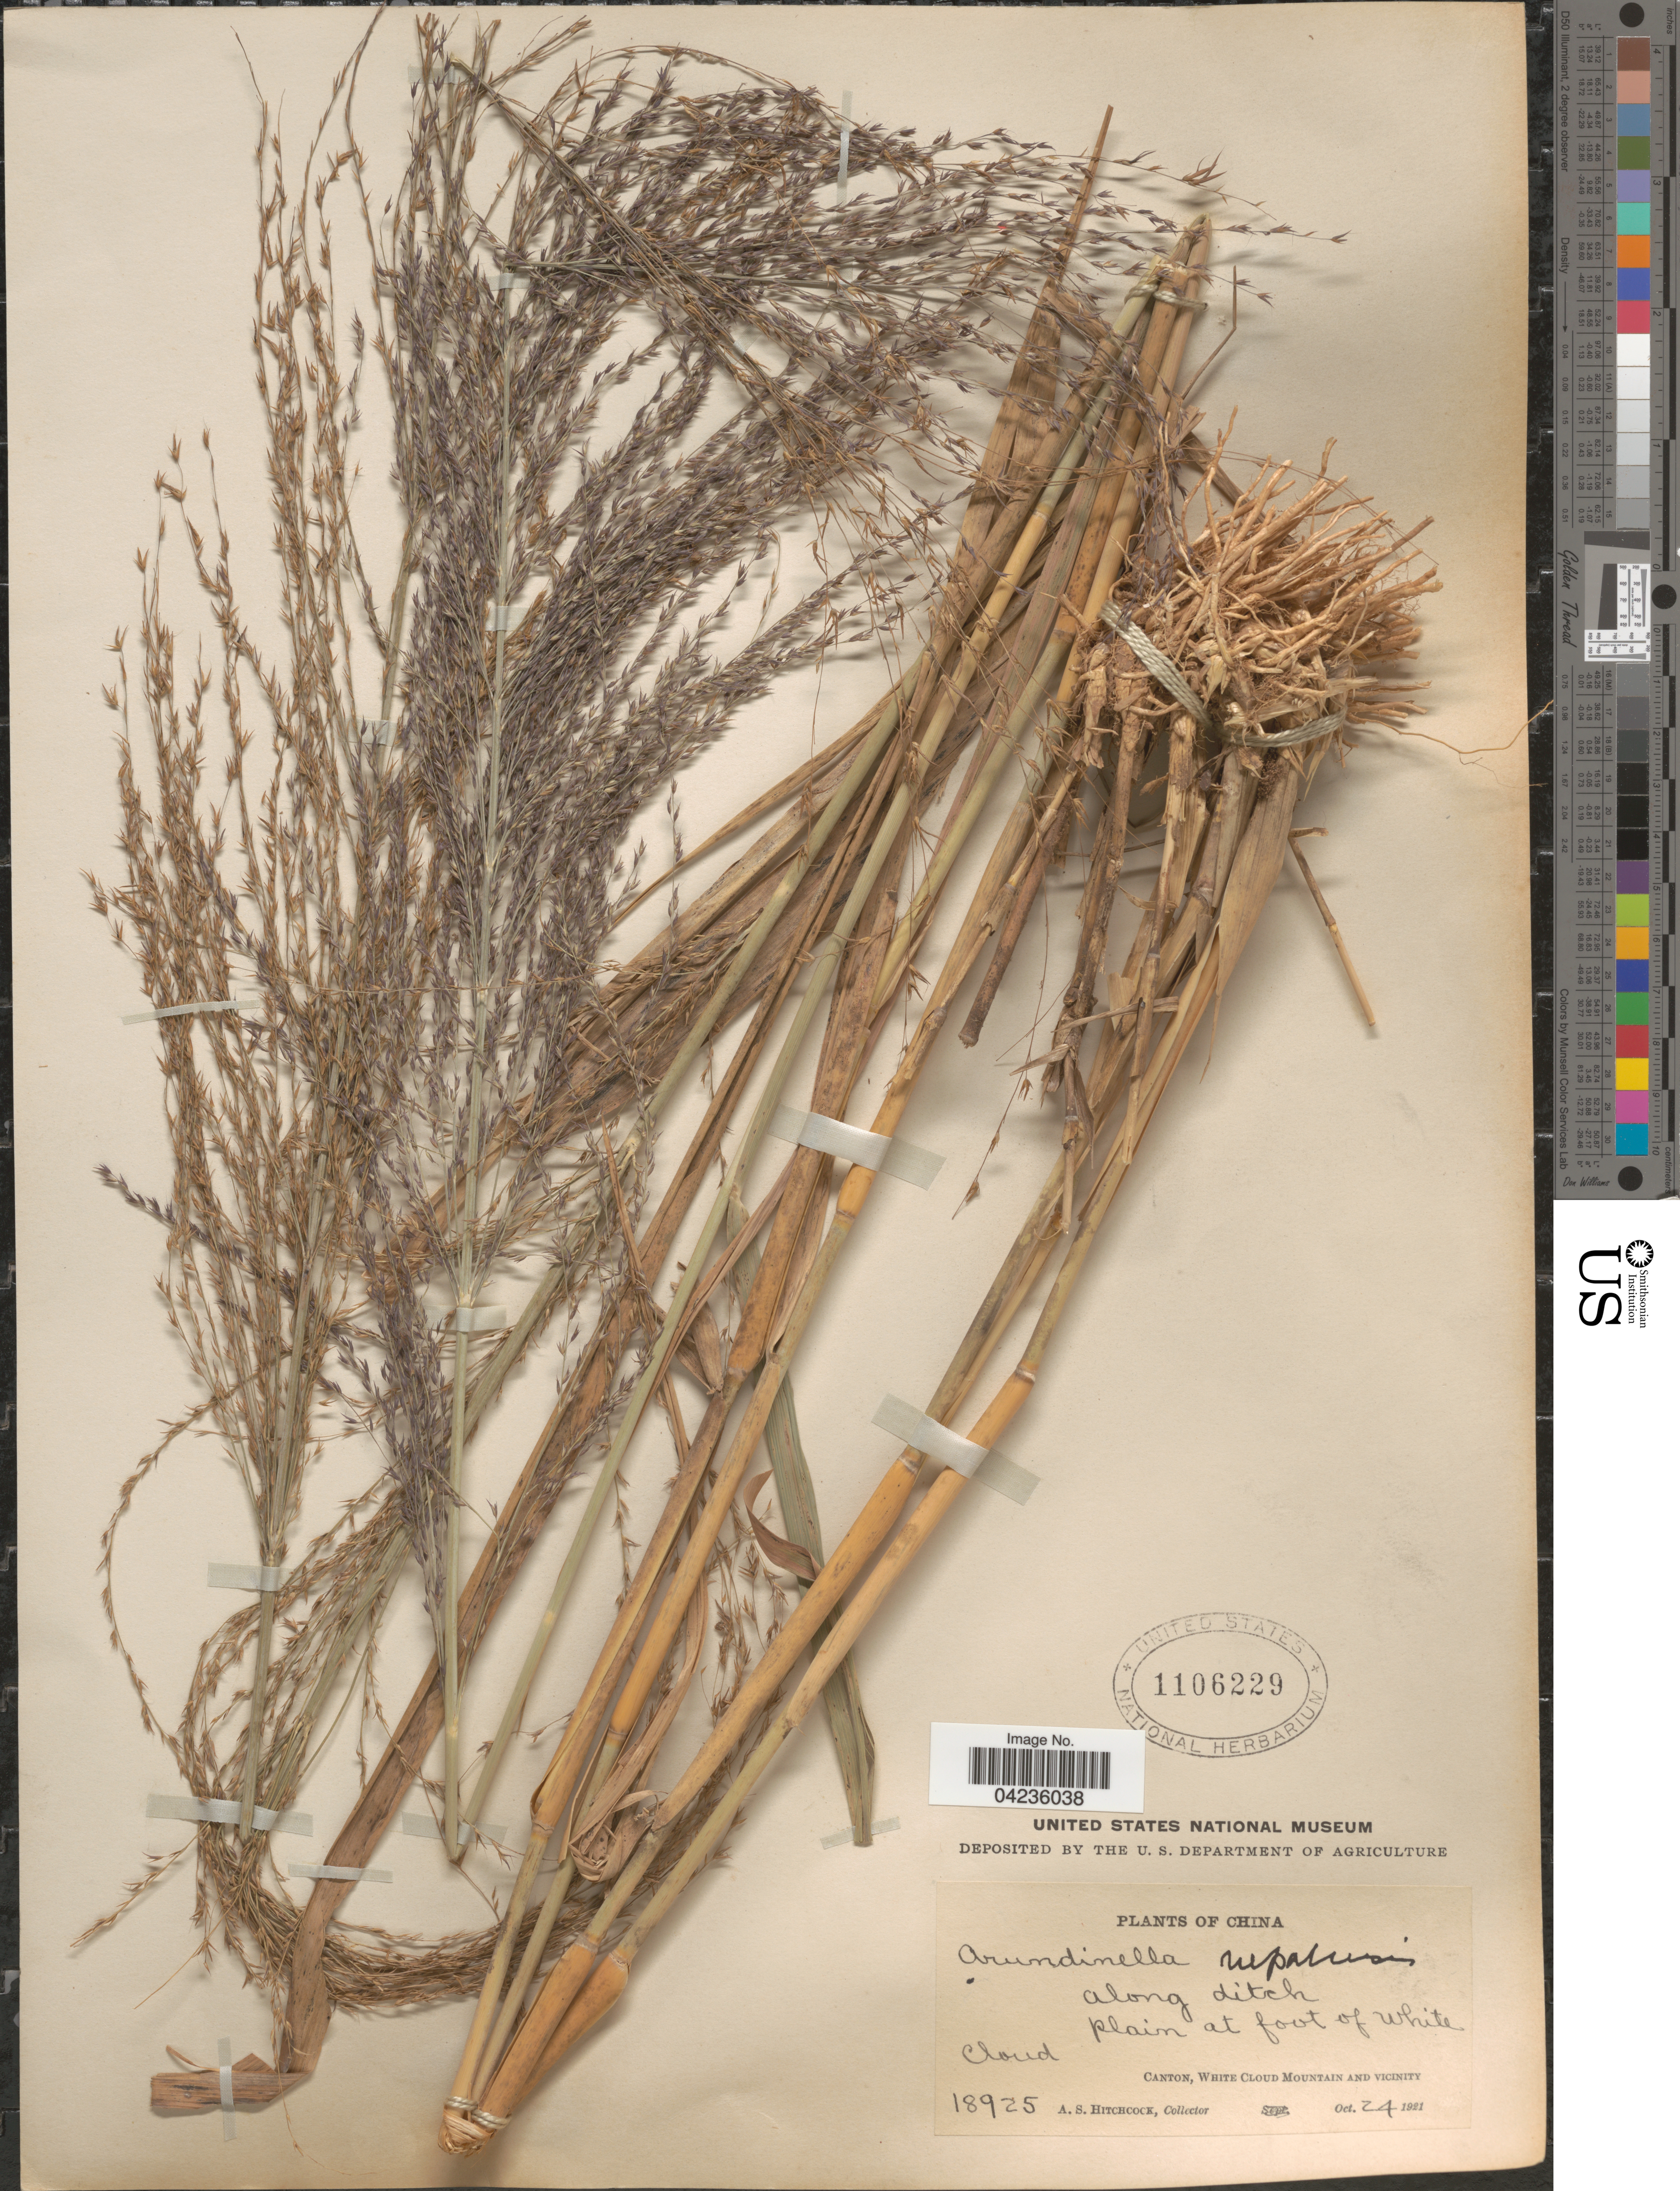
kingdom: Plantae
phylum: Tracheophyta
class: Liliopsida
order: Poales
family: Poaceae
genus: Arundinella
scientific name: Arundinella nepalensis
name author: Trin.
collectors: A. S. Hitchcock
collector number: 18925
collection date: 1921-10-24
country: China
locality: Plain at foot of White Cloud. Canton, White Cloud Mountain and vicinity.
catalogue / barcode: US 1106229